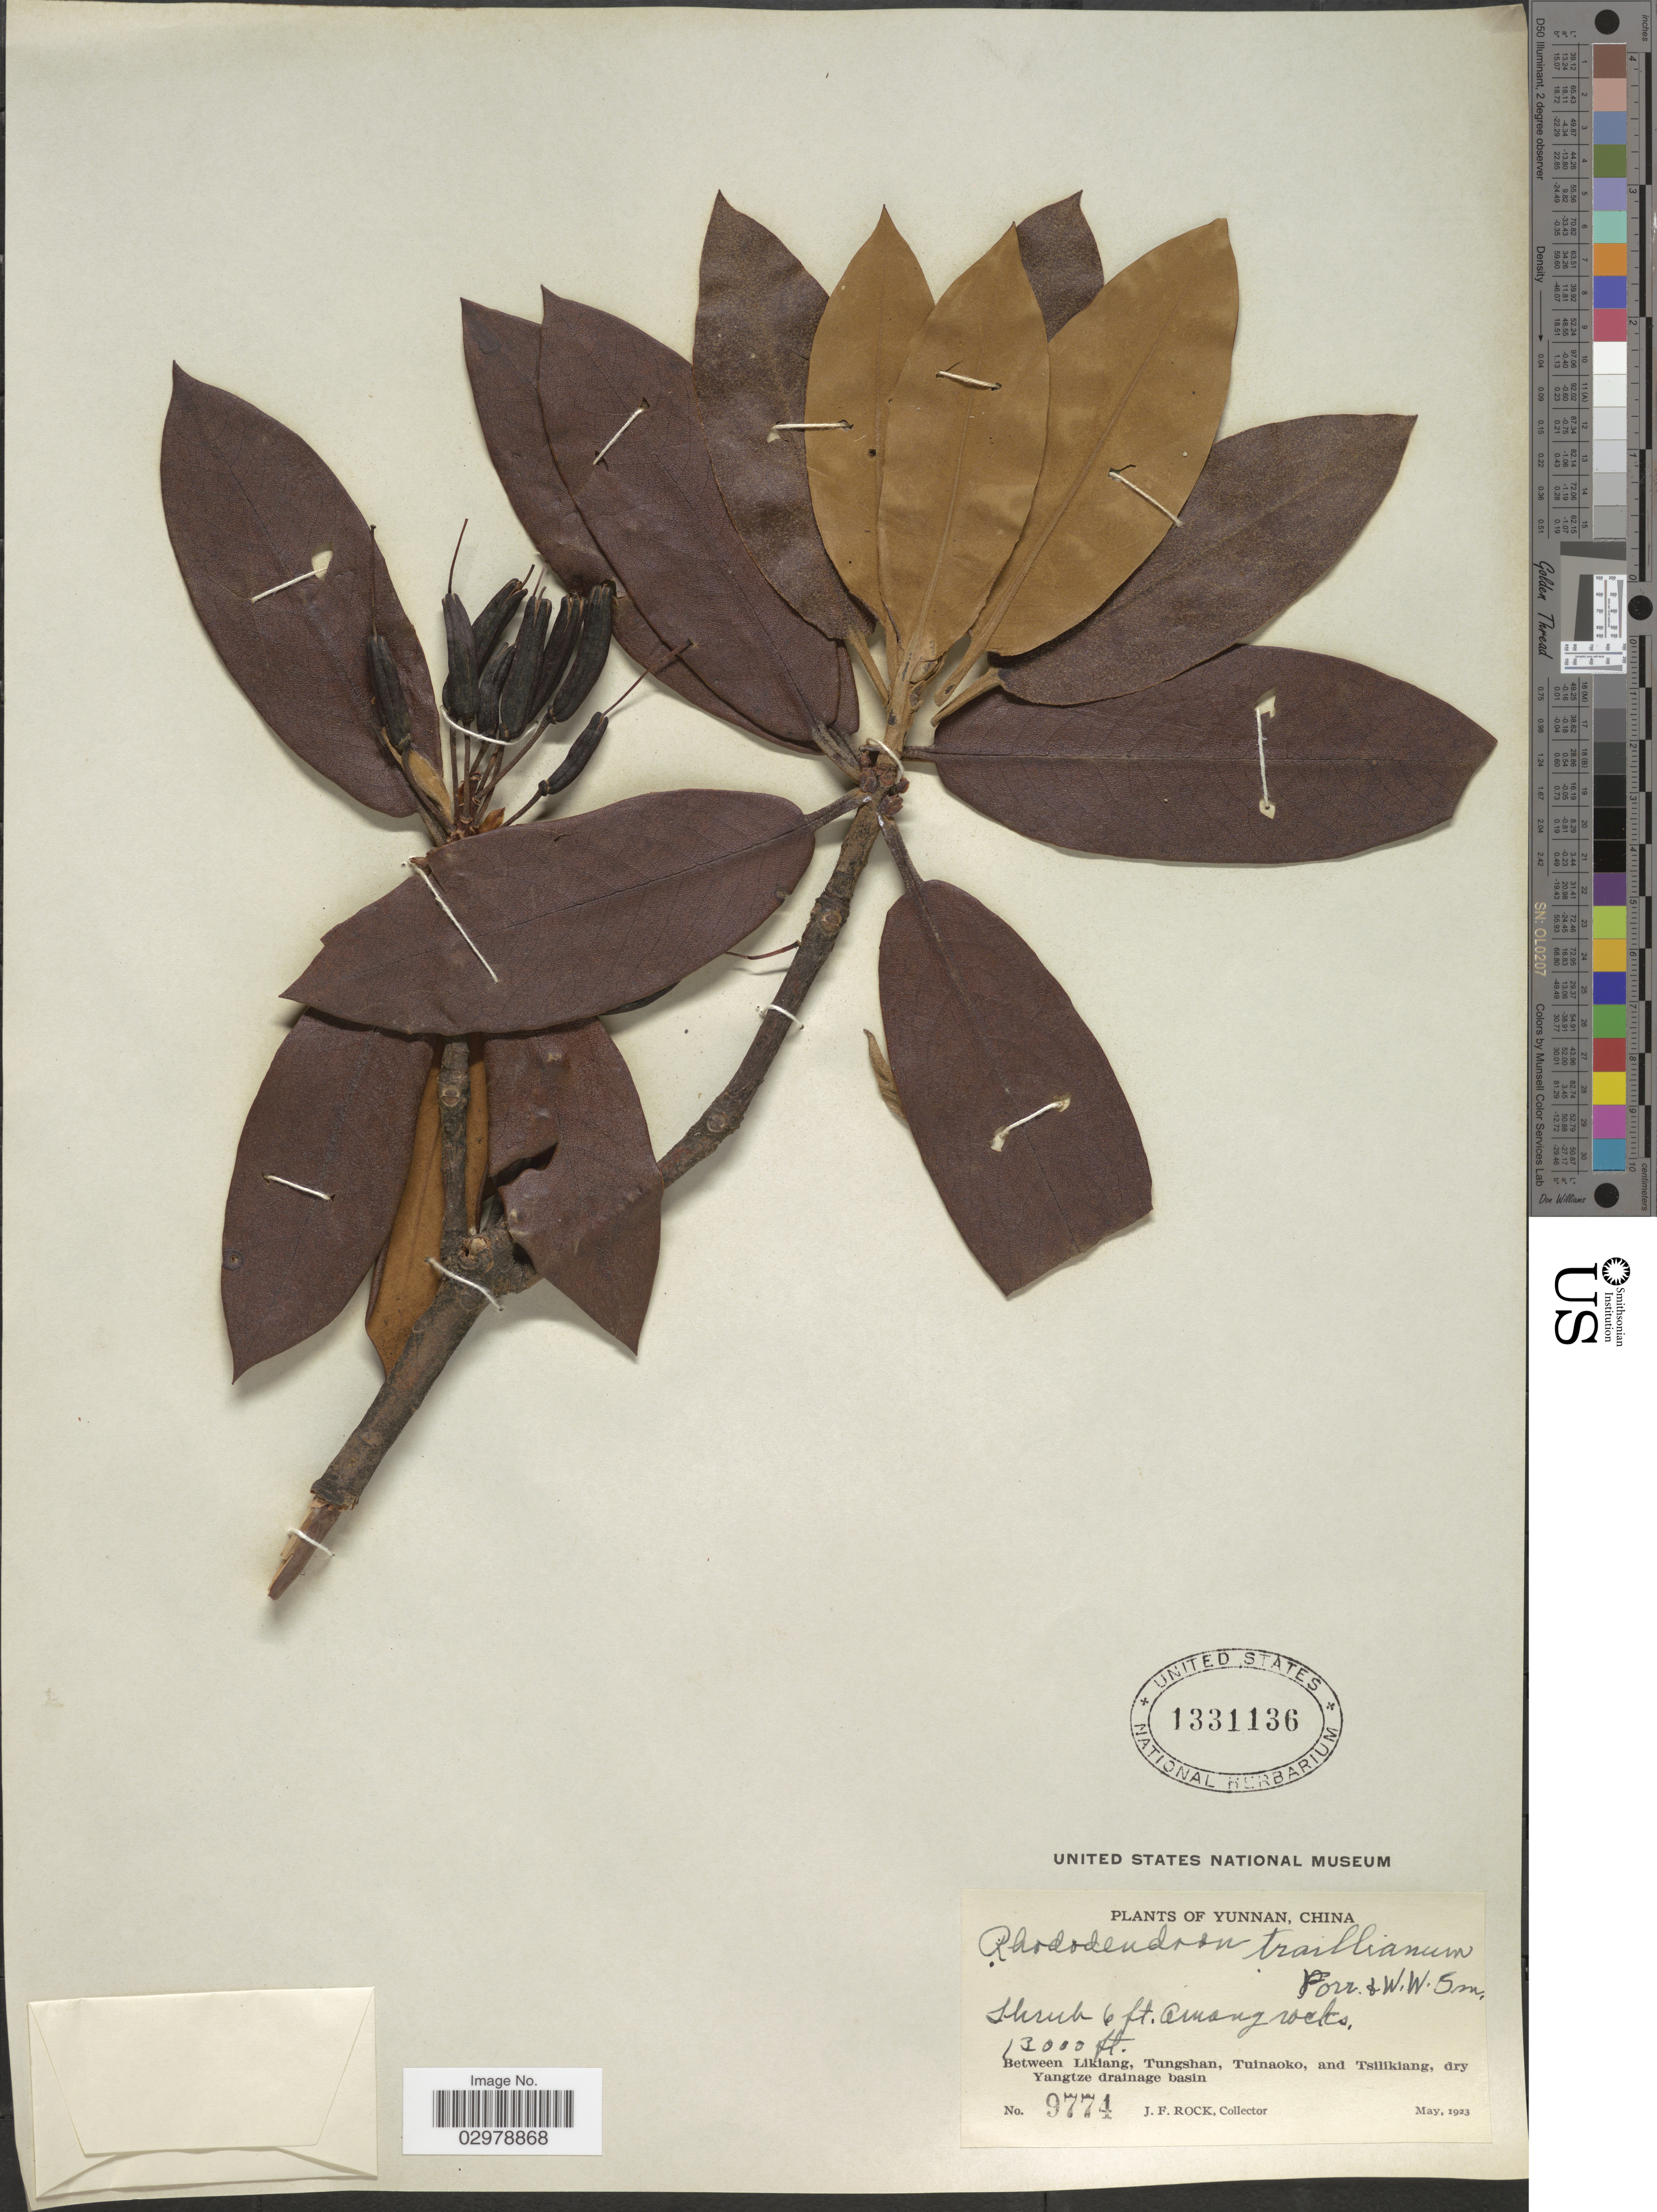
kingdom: Plantae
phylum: Tracheophyta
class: Magnoliopsida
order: Ericales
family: Ericaceae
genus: Rhododendron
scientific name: Rhododendron traillianum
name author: Forrest & W.W. Sm.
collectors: J. Rock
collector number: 9774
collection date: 1923-05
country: China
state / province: Yunnan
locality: Between Likiang, Tungshan, Tuinaoko and Tsilikiang, dry Yangtze drainage basin.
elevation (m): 3962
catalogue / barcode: US 1331136